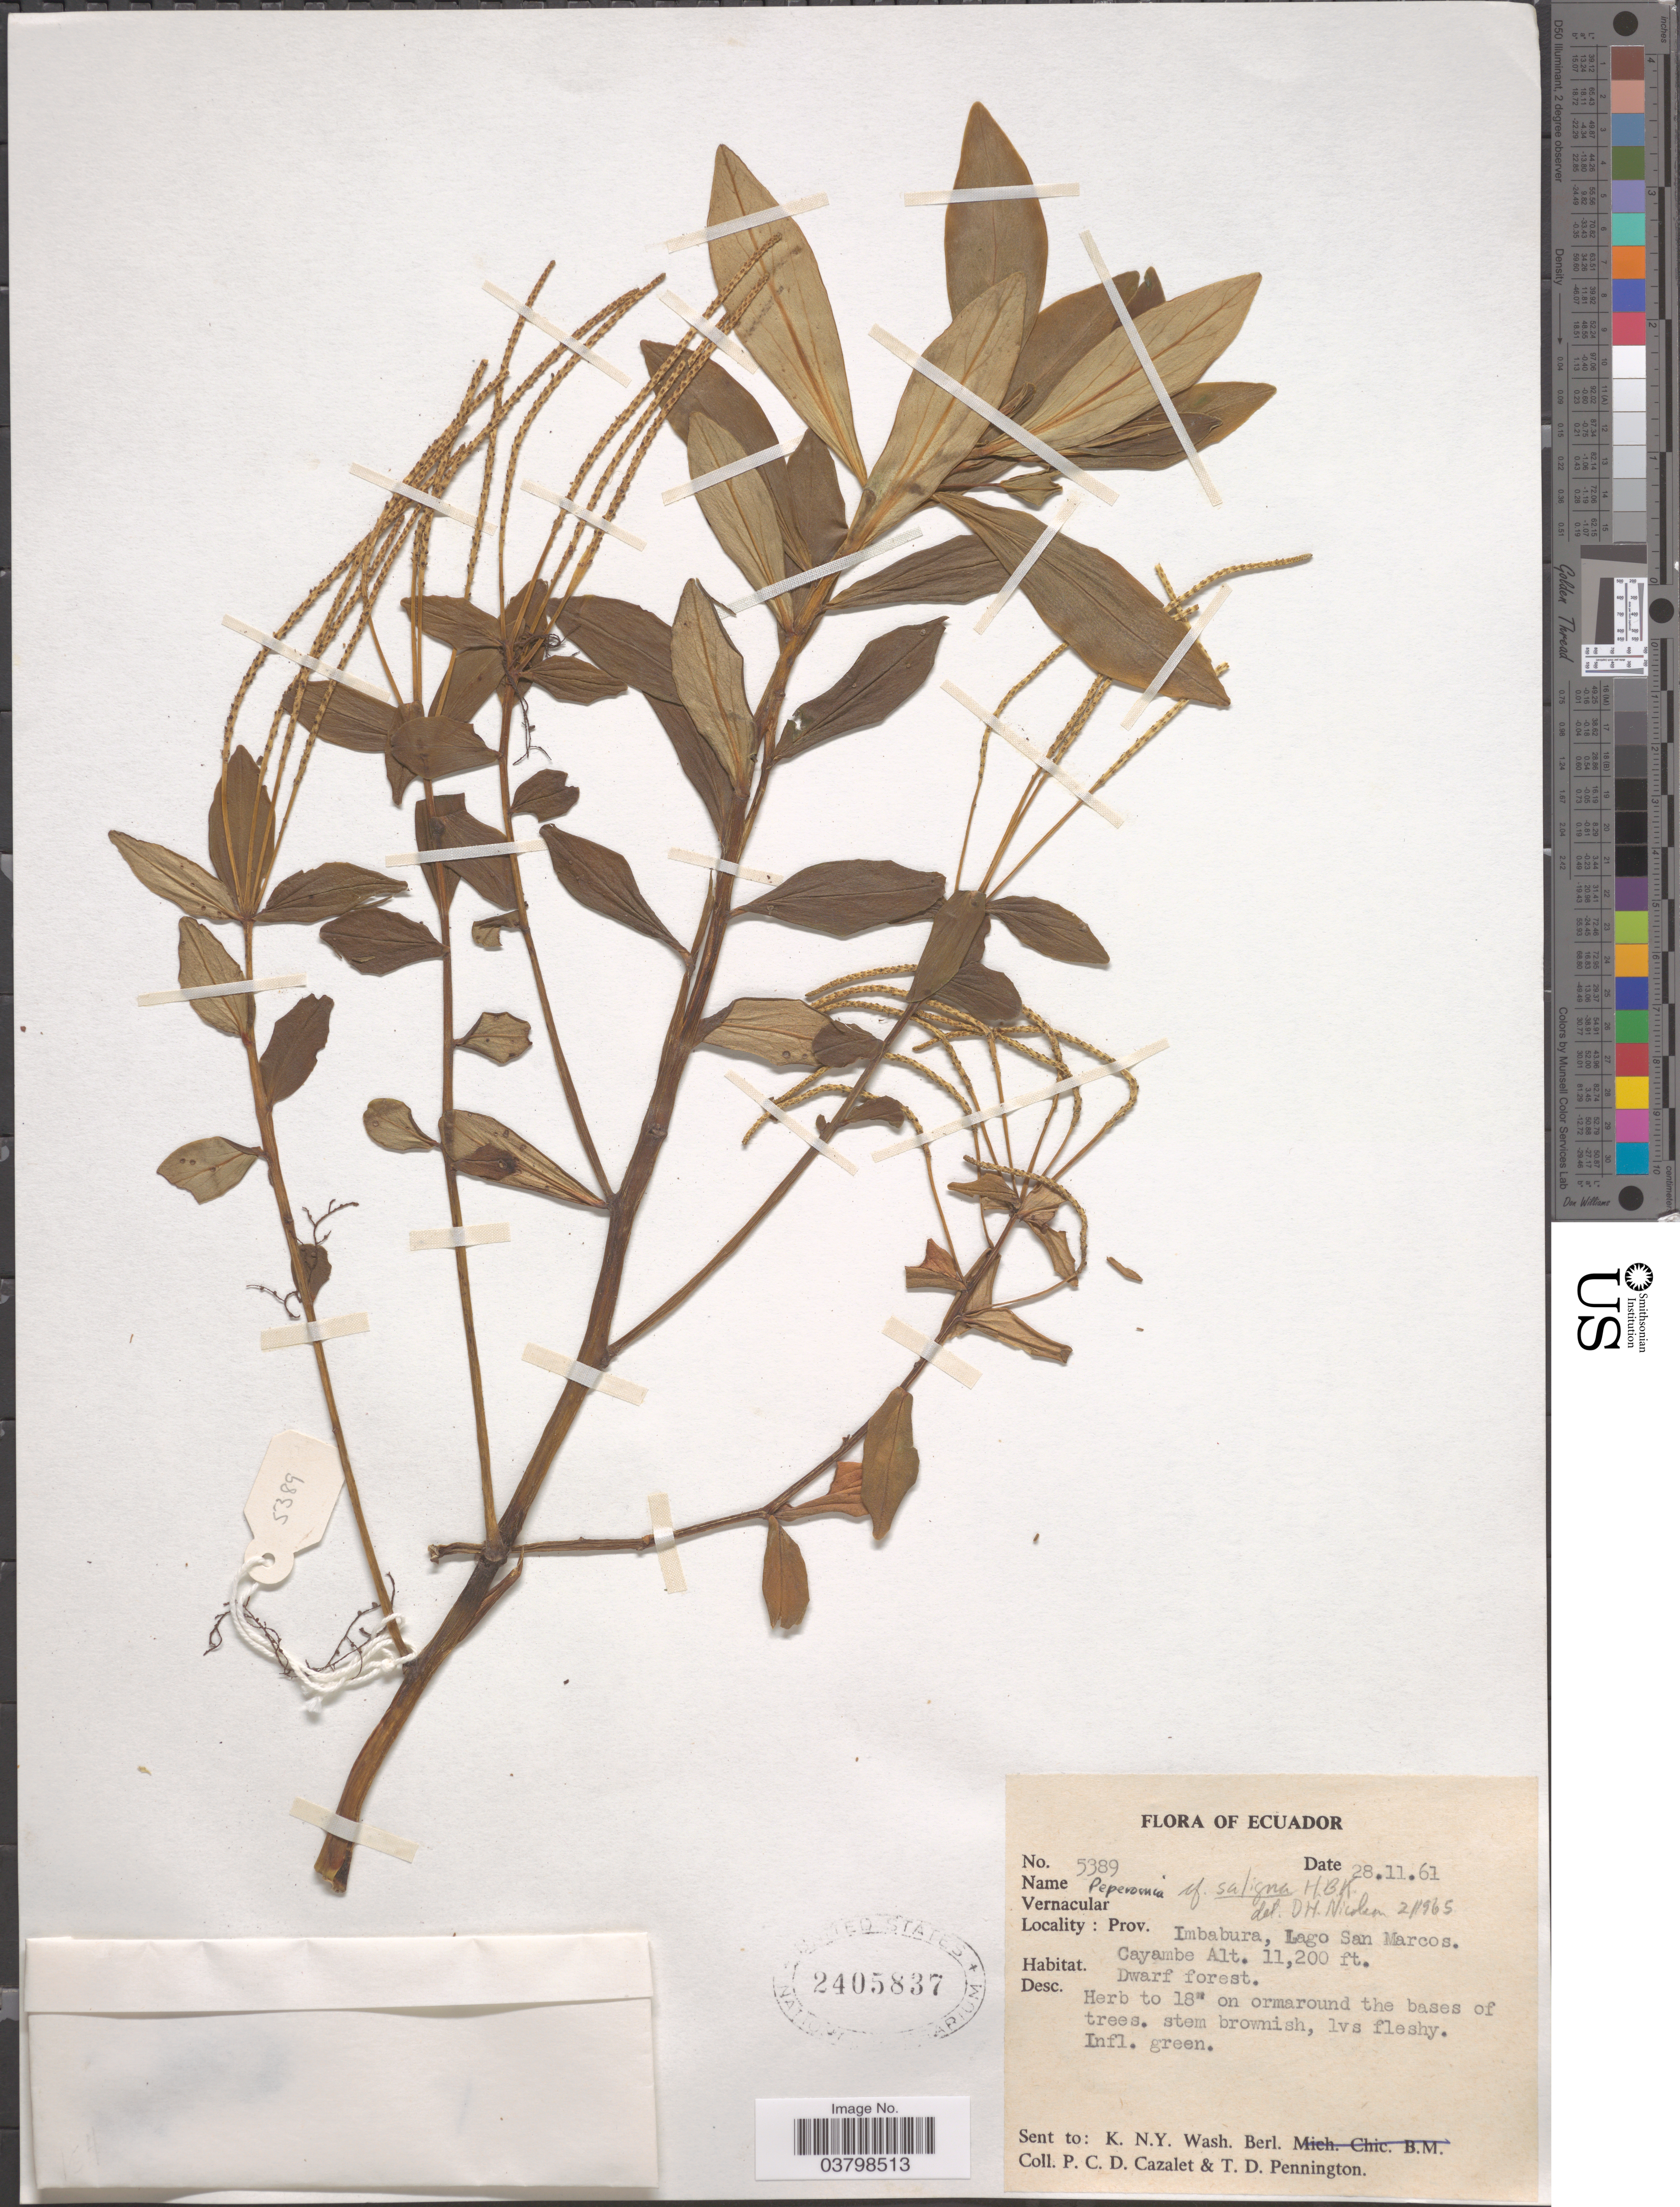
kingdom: Plantae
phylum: Tracheophyta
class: Magnoliopsida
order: Piperales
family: Piperaceae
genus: Peperomia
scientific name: Peperomia saligna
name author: Kunth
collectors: P. C. D. Cazalet & T. D. Pennington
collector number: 5389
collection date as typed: Transcribed d/m/y: 28/11/61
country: Ecuador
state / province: Imbabura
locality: Lago San Marcos. Cayambe.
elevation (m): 3414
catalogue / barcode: US 2405837